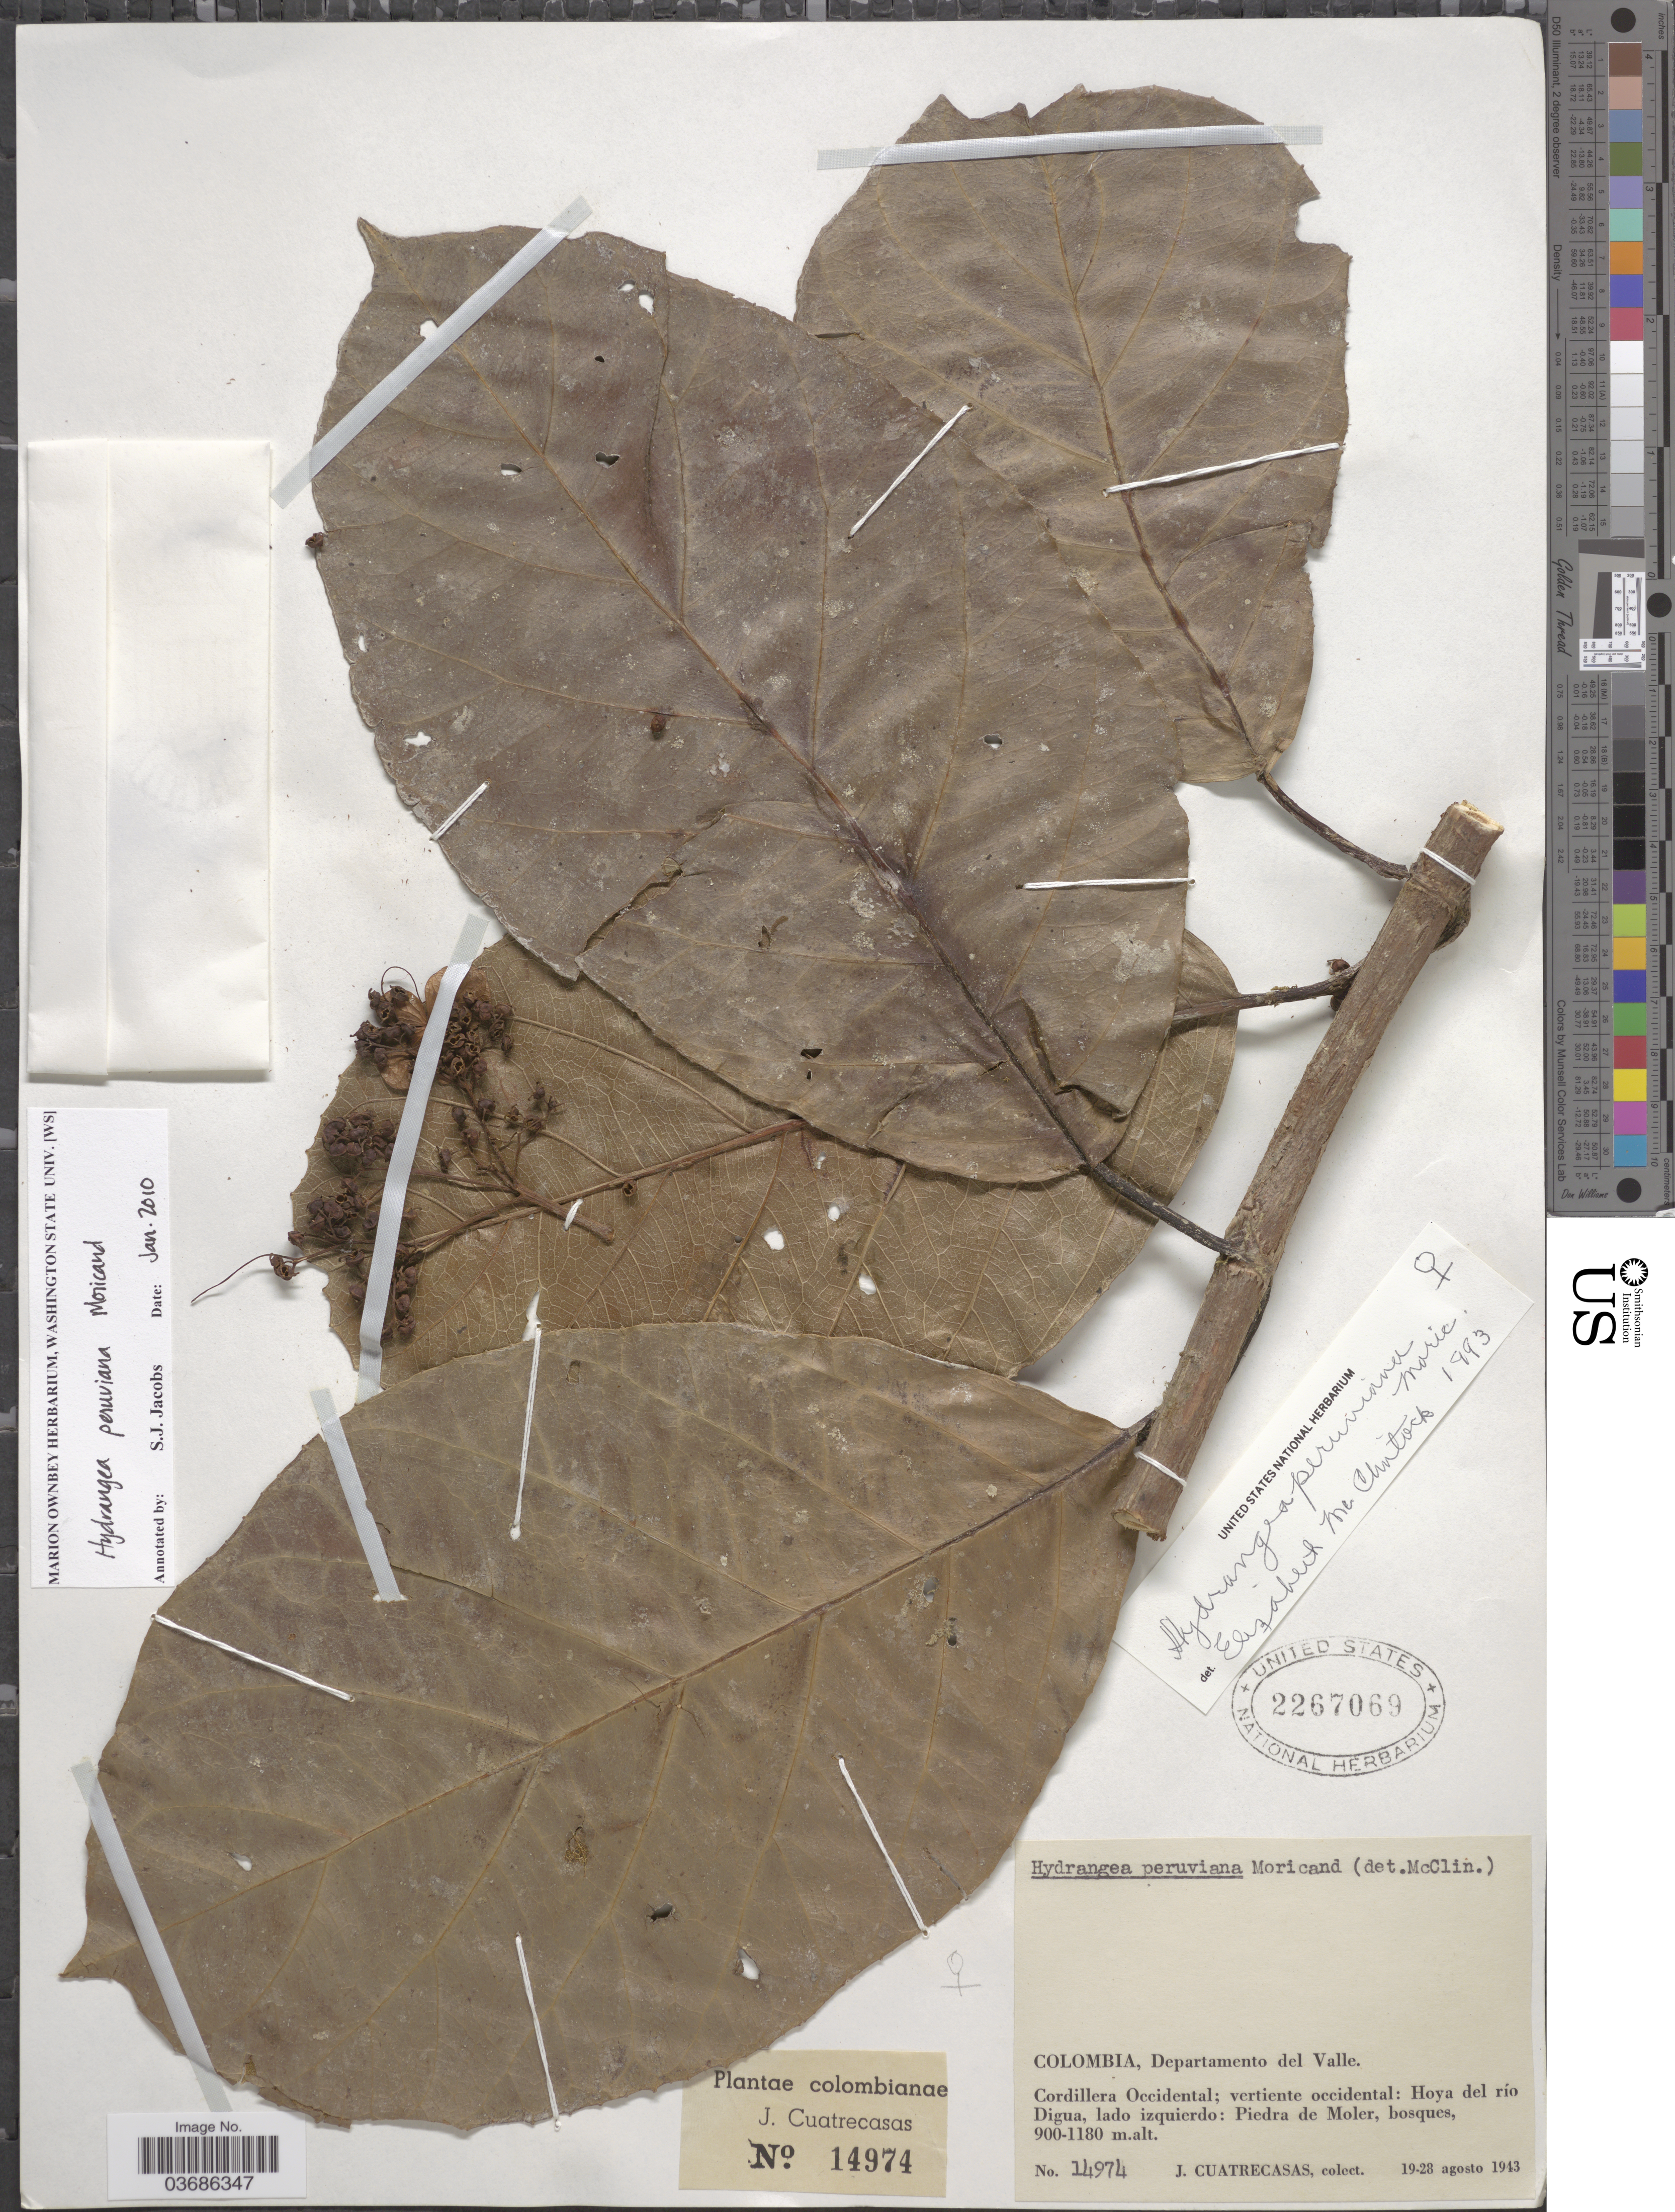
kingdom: Plantae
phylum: Tracheophyta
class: Magnoliopsida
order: Cornales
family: Hydrangeaceae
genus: Hydrangea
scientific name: Hydrangea peruviana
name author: Moric.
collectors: J. Cuatrecasas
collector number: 14974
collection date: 1943-08-19/1943-08-28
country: Colombia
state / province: Valle del Cauca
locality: Departamento del Valle. Cordillera Occidental; vertiente occidental: Hoya del río Digua, lado izquierdo: Piedra de Moler.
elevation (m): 900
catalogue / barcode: US 2267069